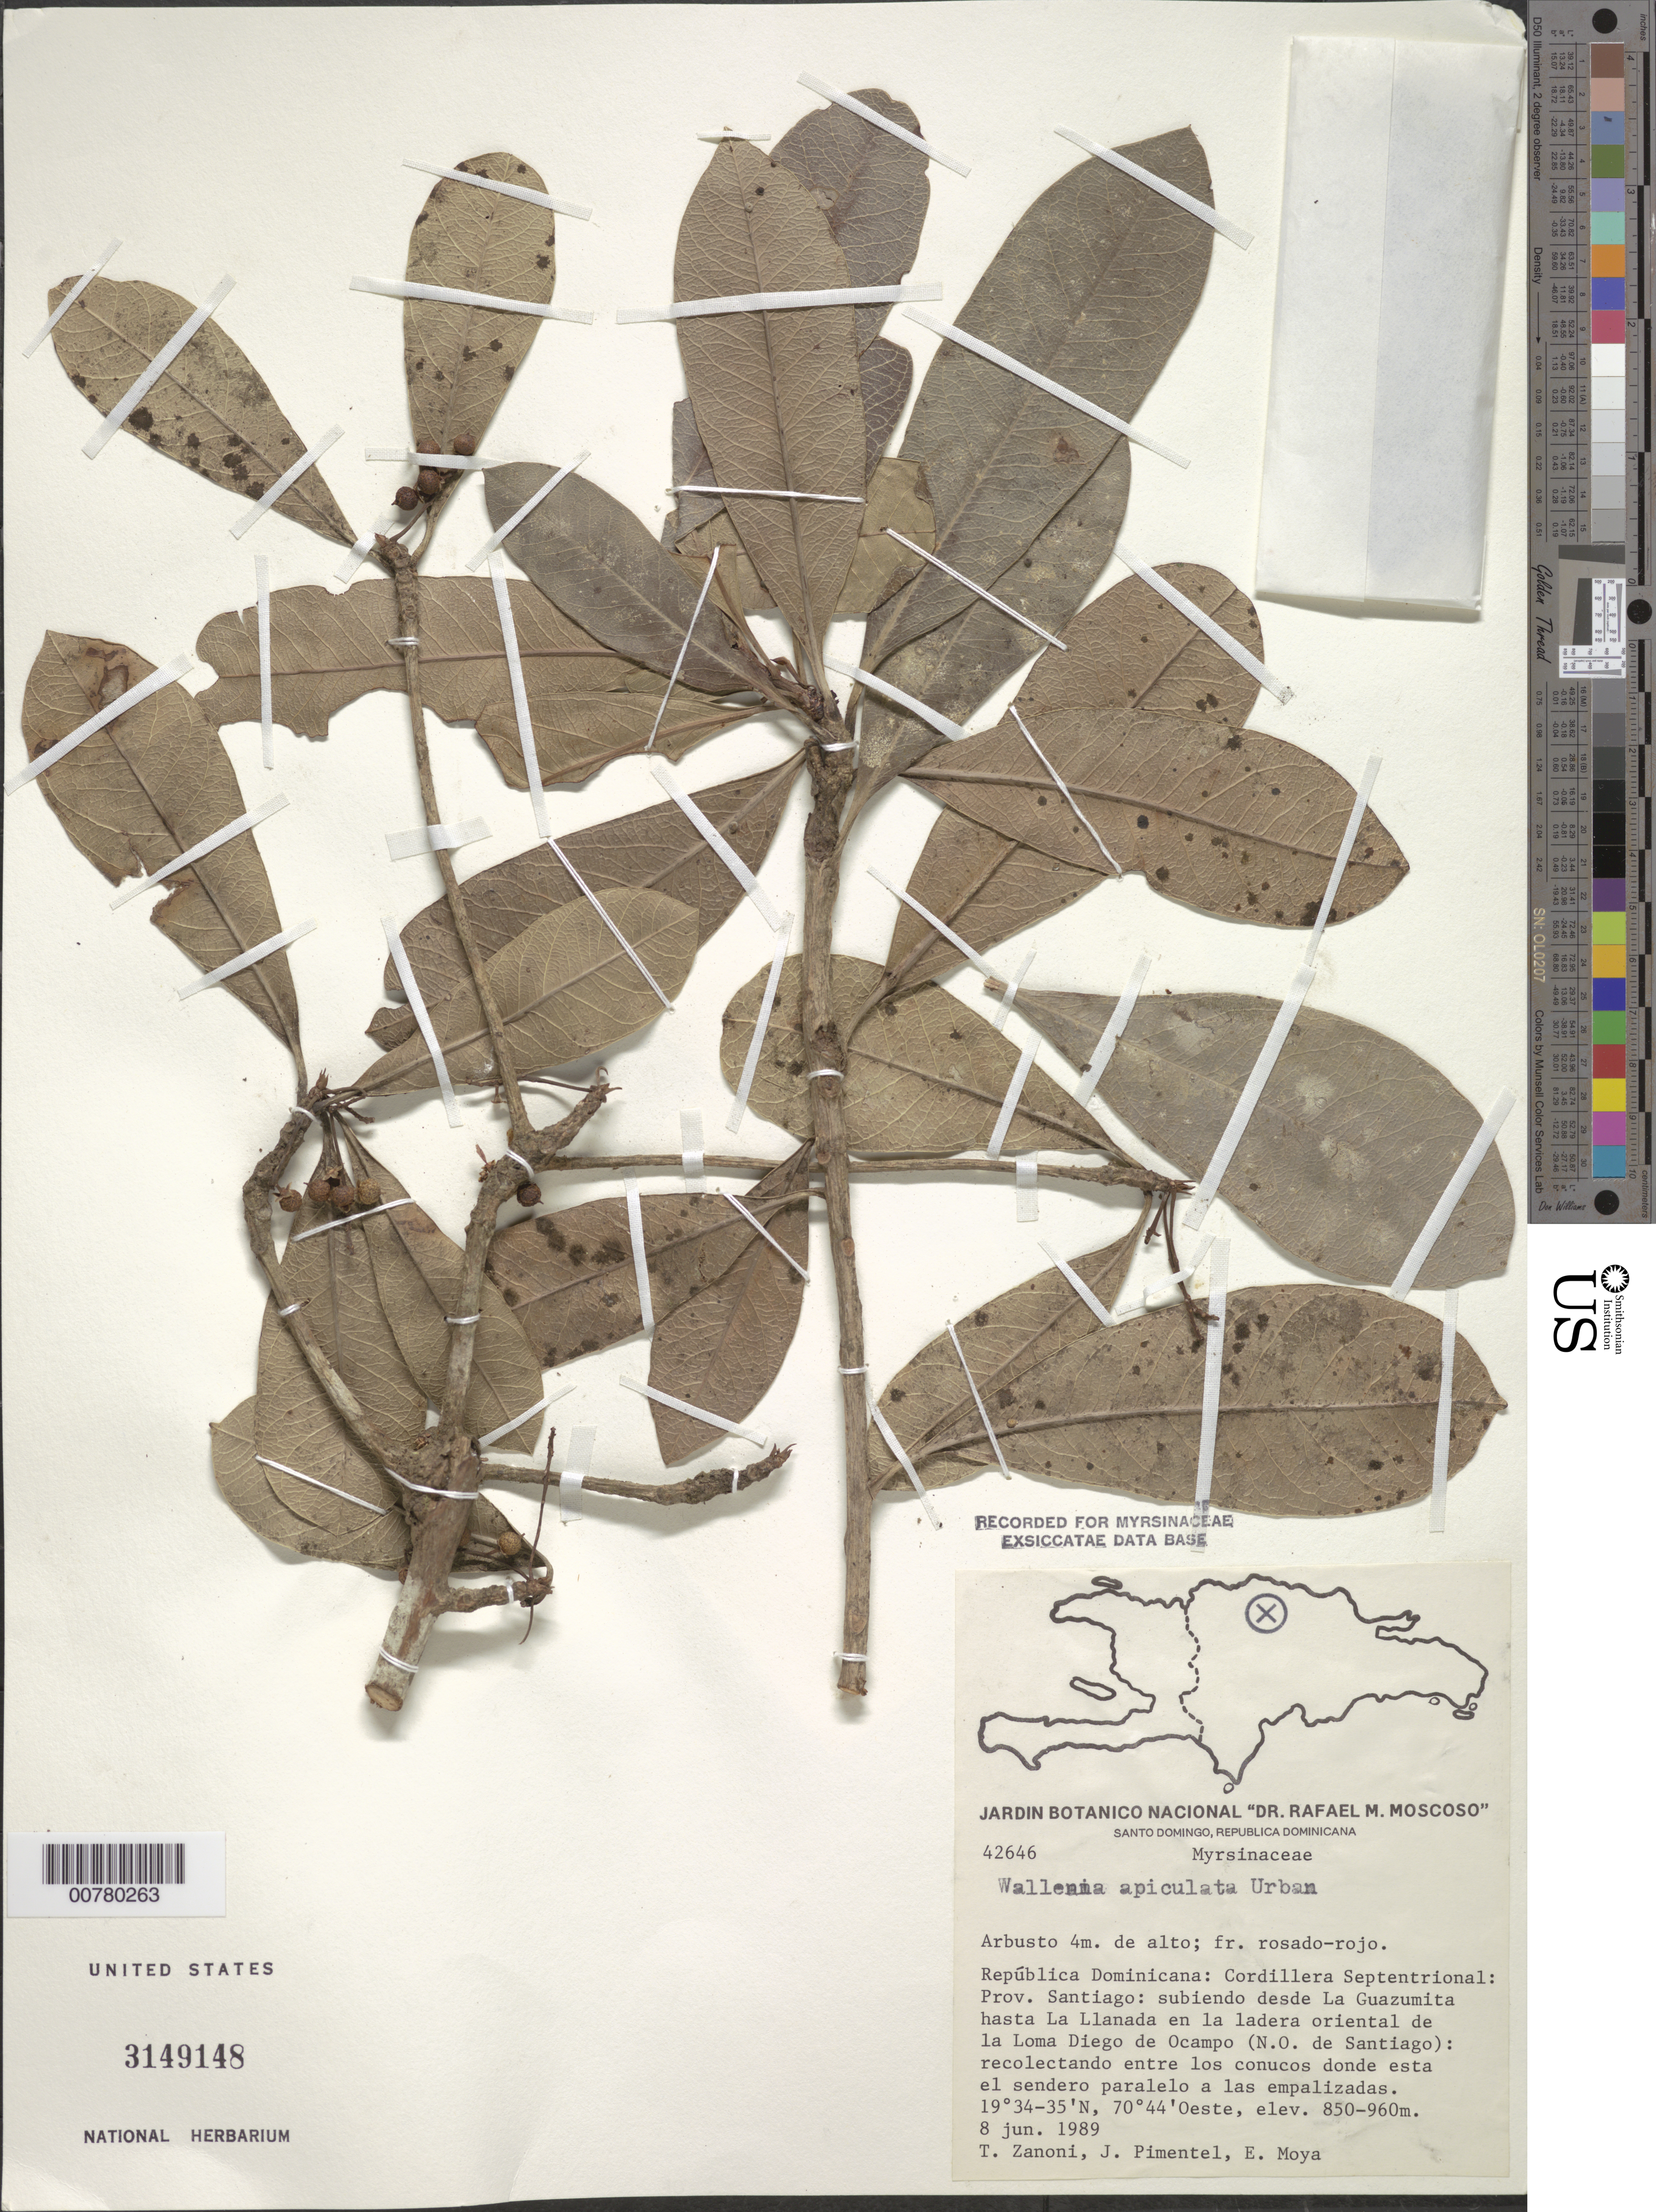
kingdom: Plantae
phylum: Tracheophyta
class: Magnoliopsida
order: Ericales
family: Primulaceae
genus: Wallenia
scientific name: Wallenia apiculata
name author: Urb.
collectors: T. A. Zanoni, J. Pimentel & E. Moya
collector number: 42646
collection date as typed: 08 Jun 1989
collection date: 1989-06-08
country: Dominican Republic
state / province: Santiago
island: Hispaniola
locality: Cordillera Septentrional, going from La Guazumita to La Llanada in oriental hillside of Loma Diego de Ocampo (NW of Santiago).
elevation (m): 850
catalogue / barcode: US 3149148